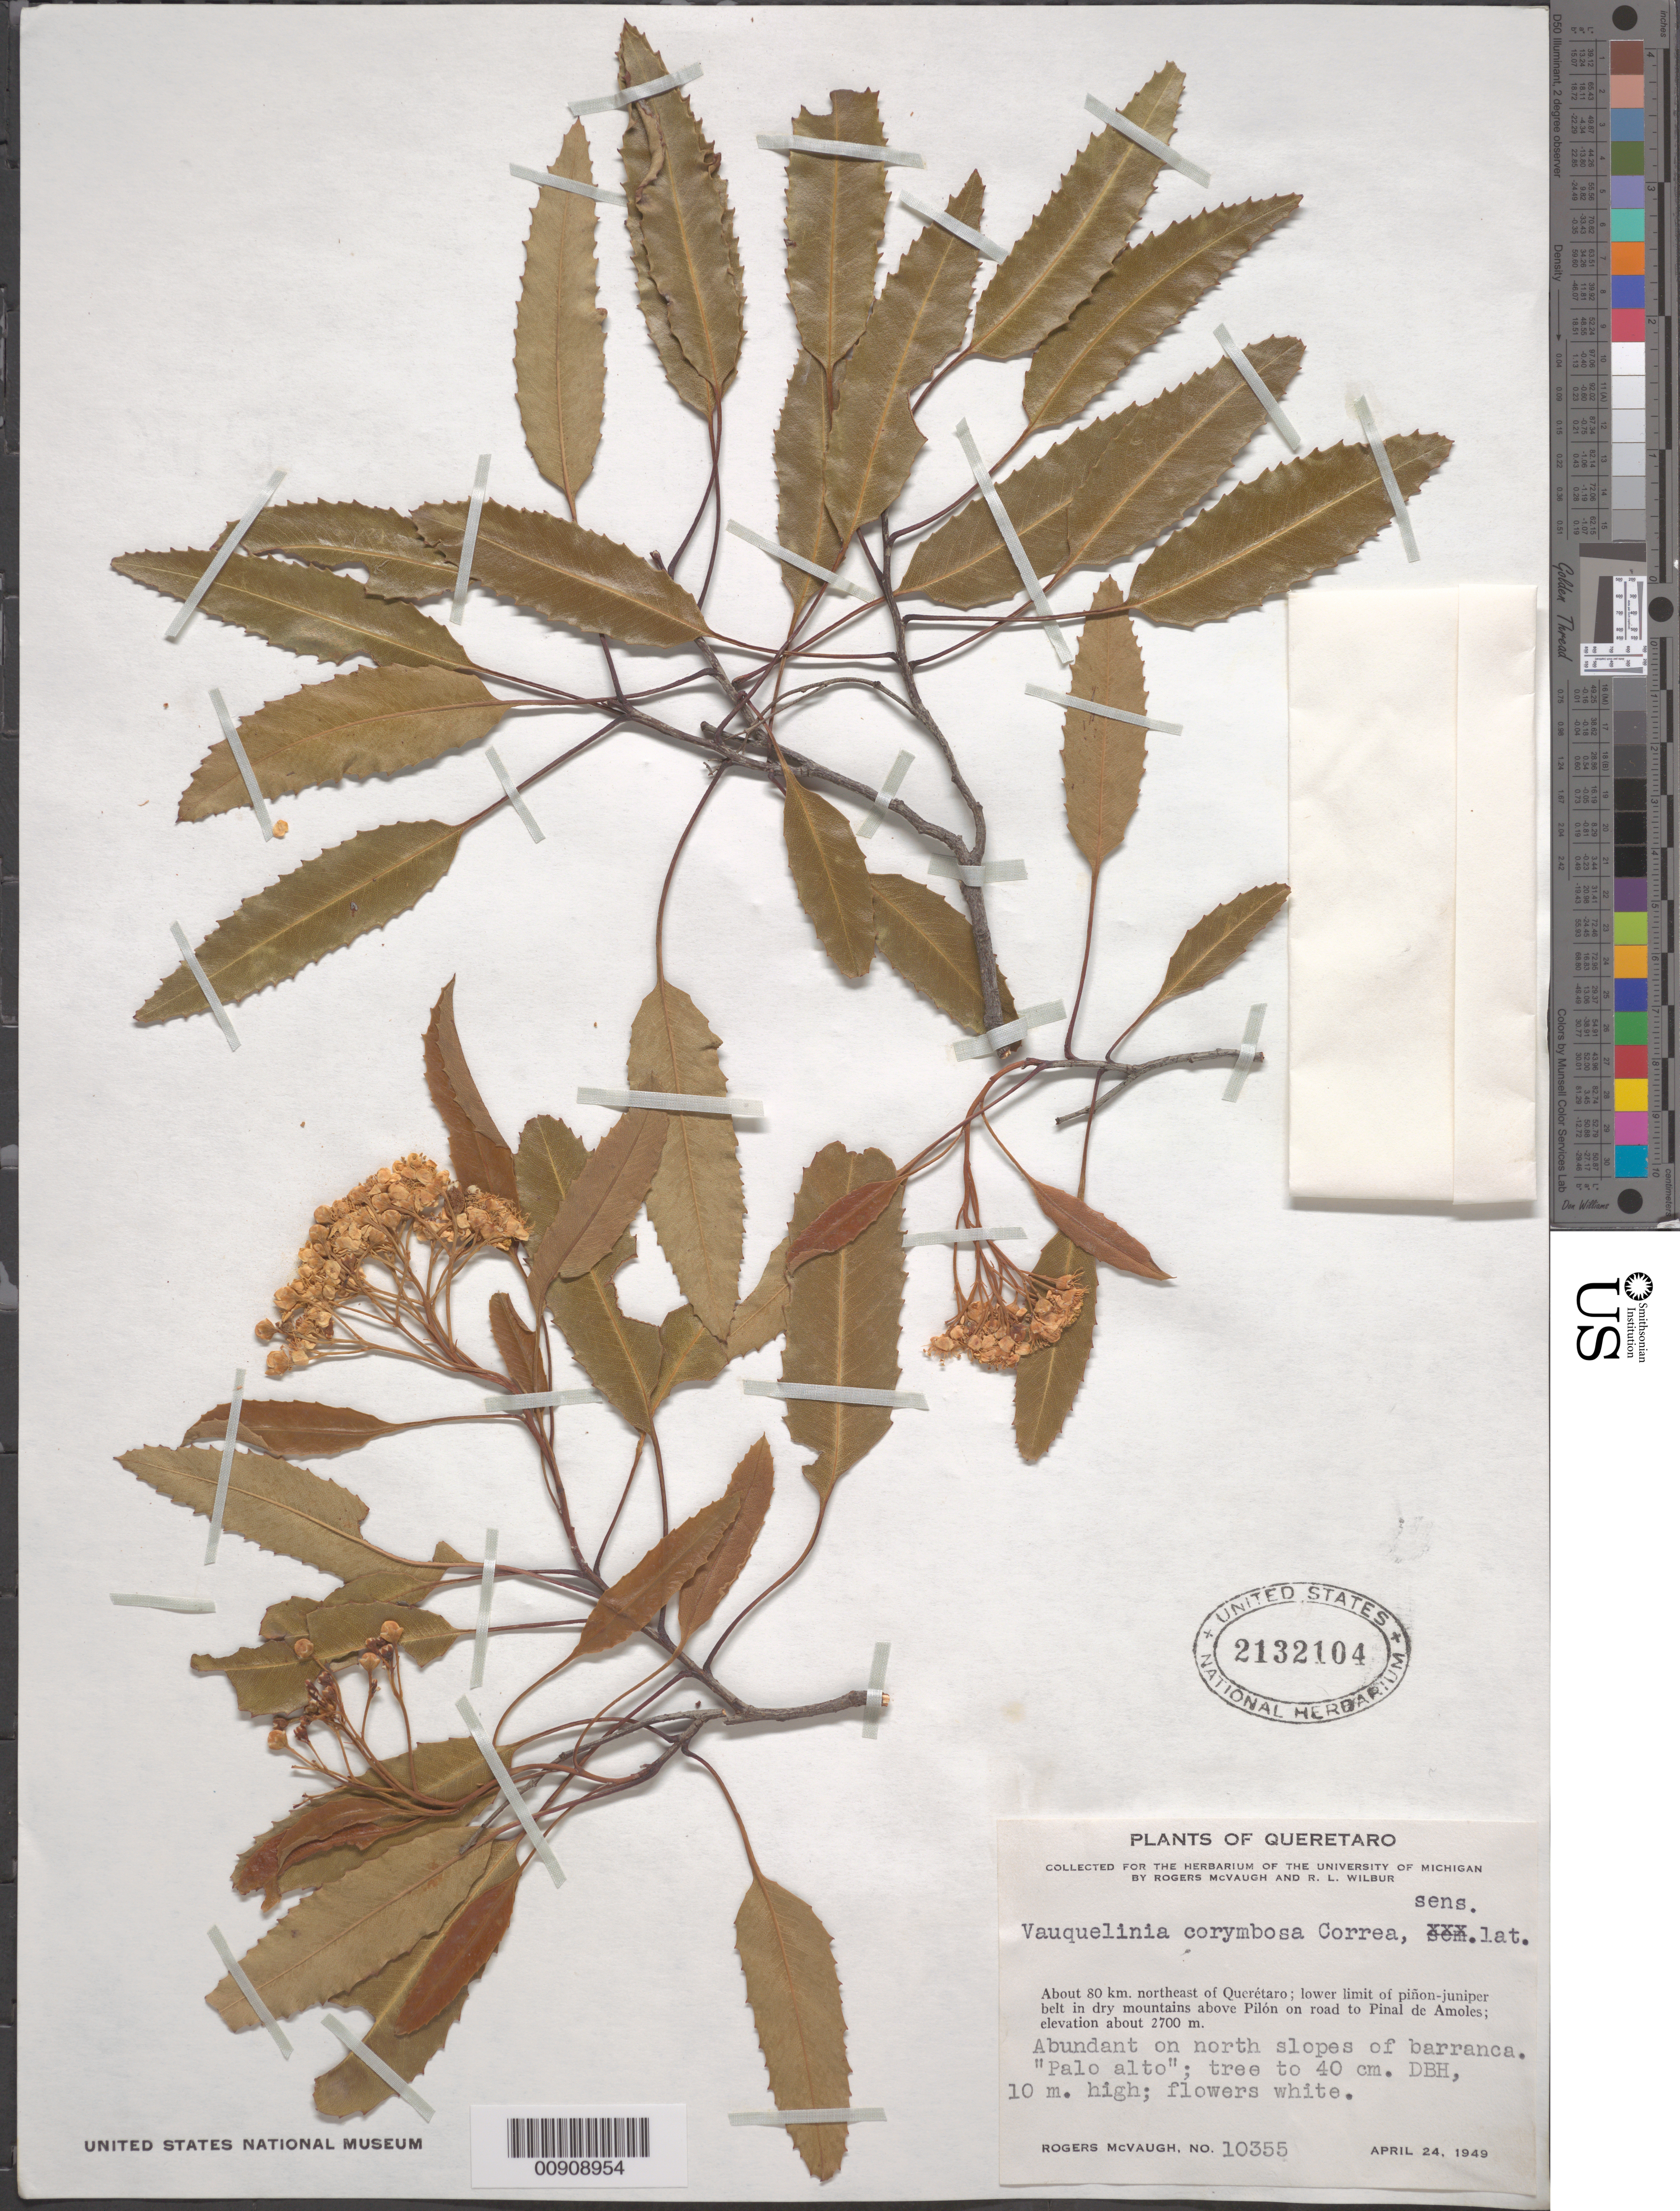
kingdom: Plantae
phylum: Tracheophyta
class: Magnoliopsida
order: Rosales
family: Rosaceae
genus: Vauquelinia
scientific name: Vauquelinia corymbosa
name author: Corrêa ex Humb. & Bonpl.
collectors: R. McVaugh & R. L. Wilbur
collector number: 10355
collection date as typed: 24 Apr 1949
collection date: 1949-04-24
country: Mexico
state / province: Querétaro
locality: About 80 km. northeast of Querétaro; lower limit of piñon-juniper belt in dry mountains above Pilón on road to Pinal de Amoles.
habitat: Abundant on north slopes of barranca.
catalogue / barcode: US 2132104